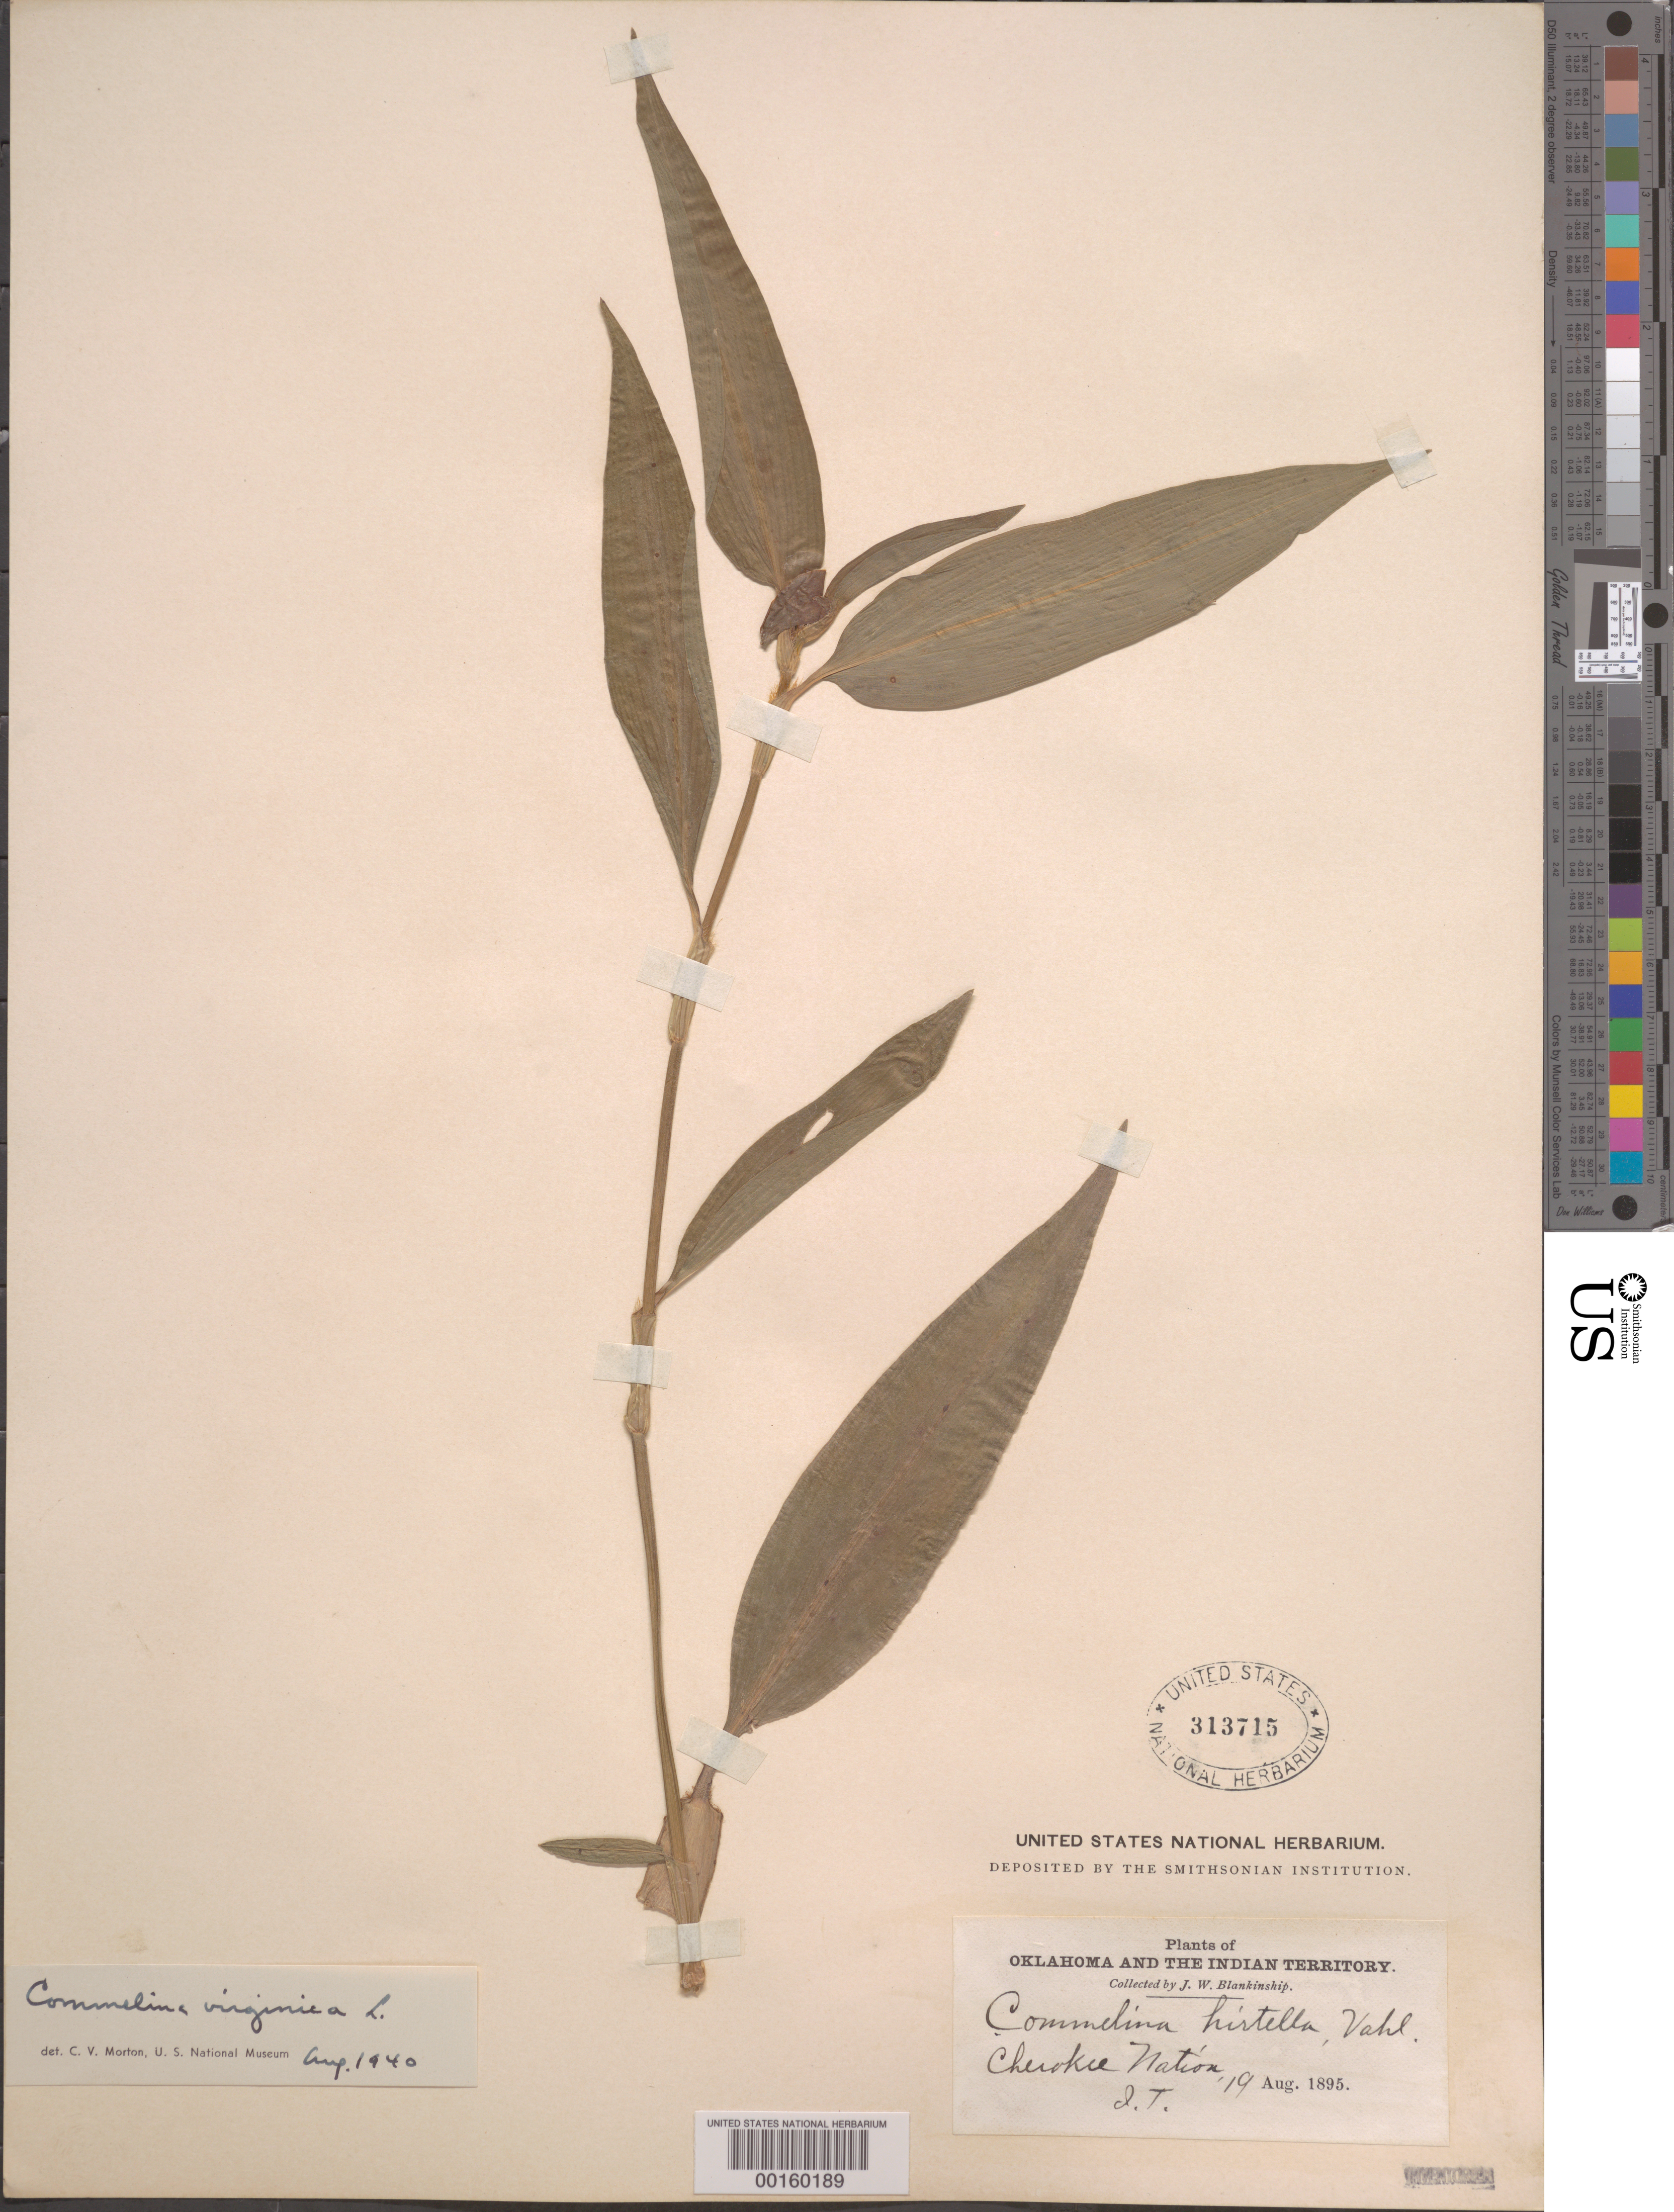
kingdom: Plantae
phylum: Tracheophyta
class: Liliopsida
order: Commelinales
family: Commelinaceae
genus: Commelina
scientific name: Commelina virginica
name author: L.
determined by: Morton, C. V.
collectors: J. W. Blankinship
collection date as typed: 19 Aug 1895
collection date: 1895-08-19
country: United States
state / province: Oklahoma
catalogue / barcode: US 313715